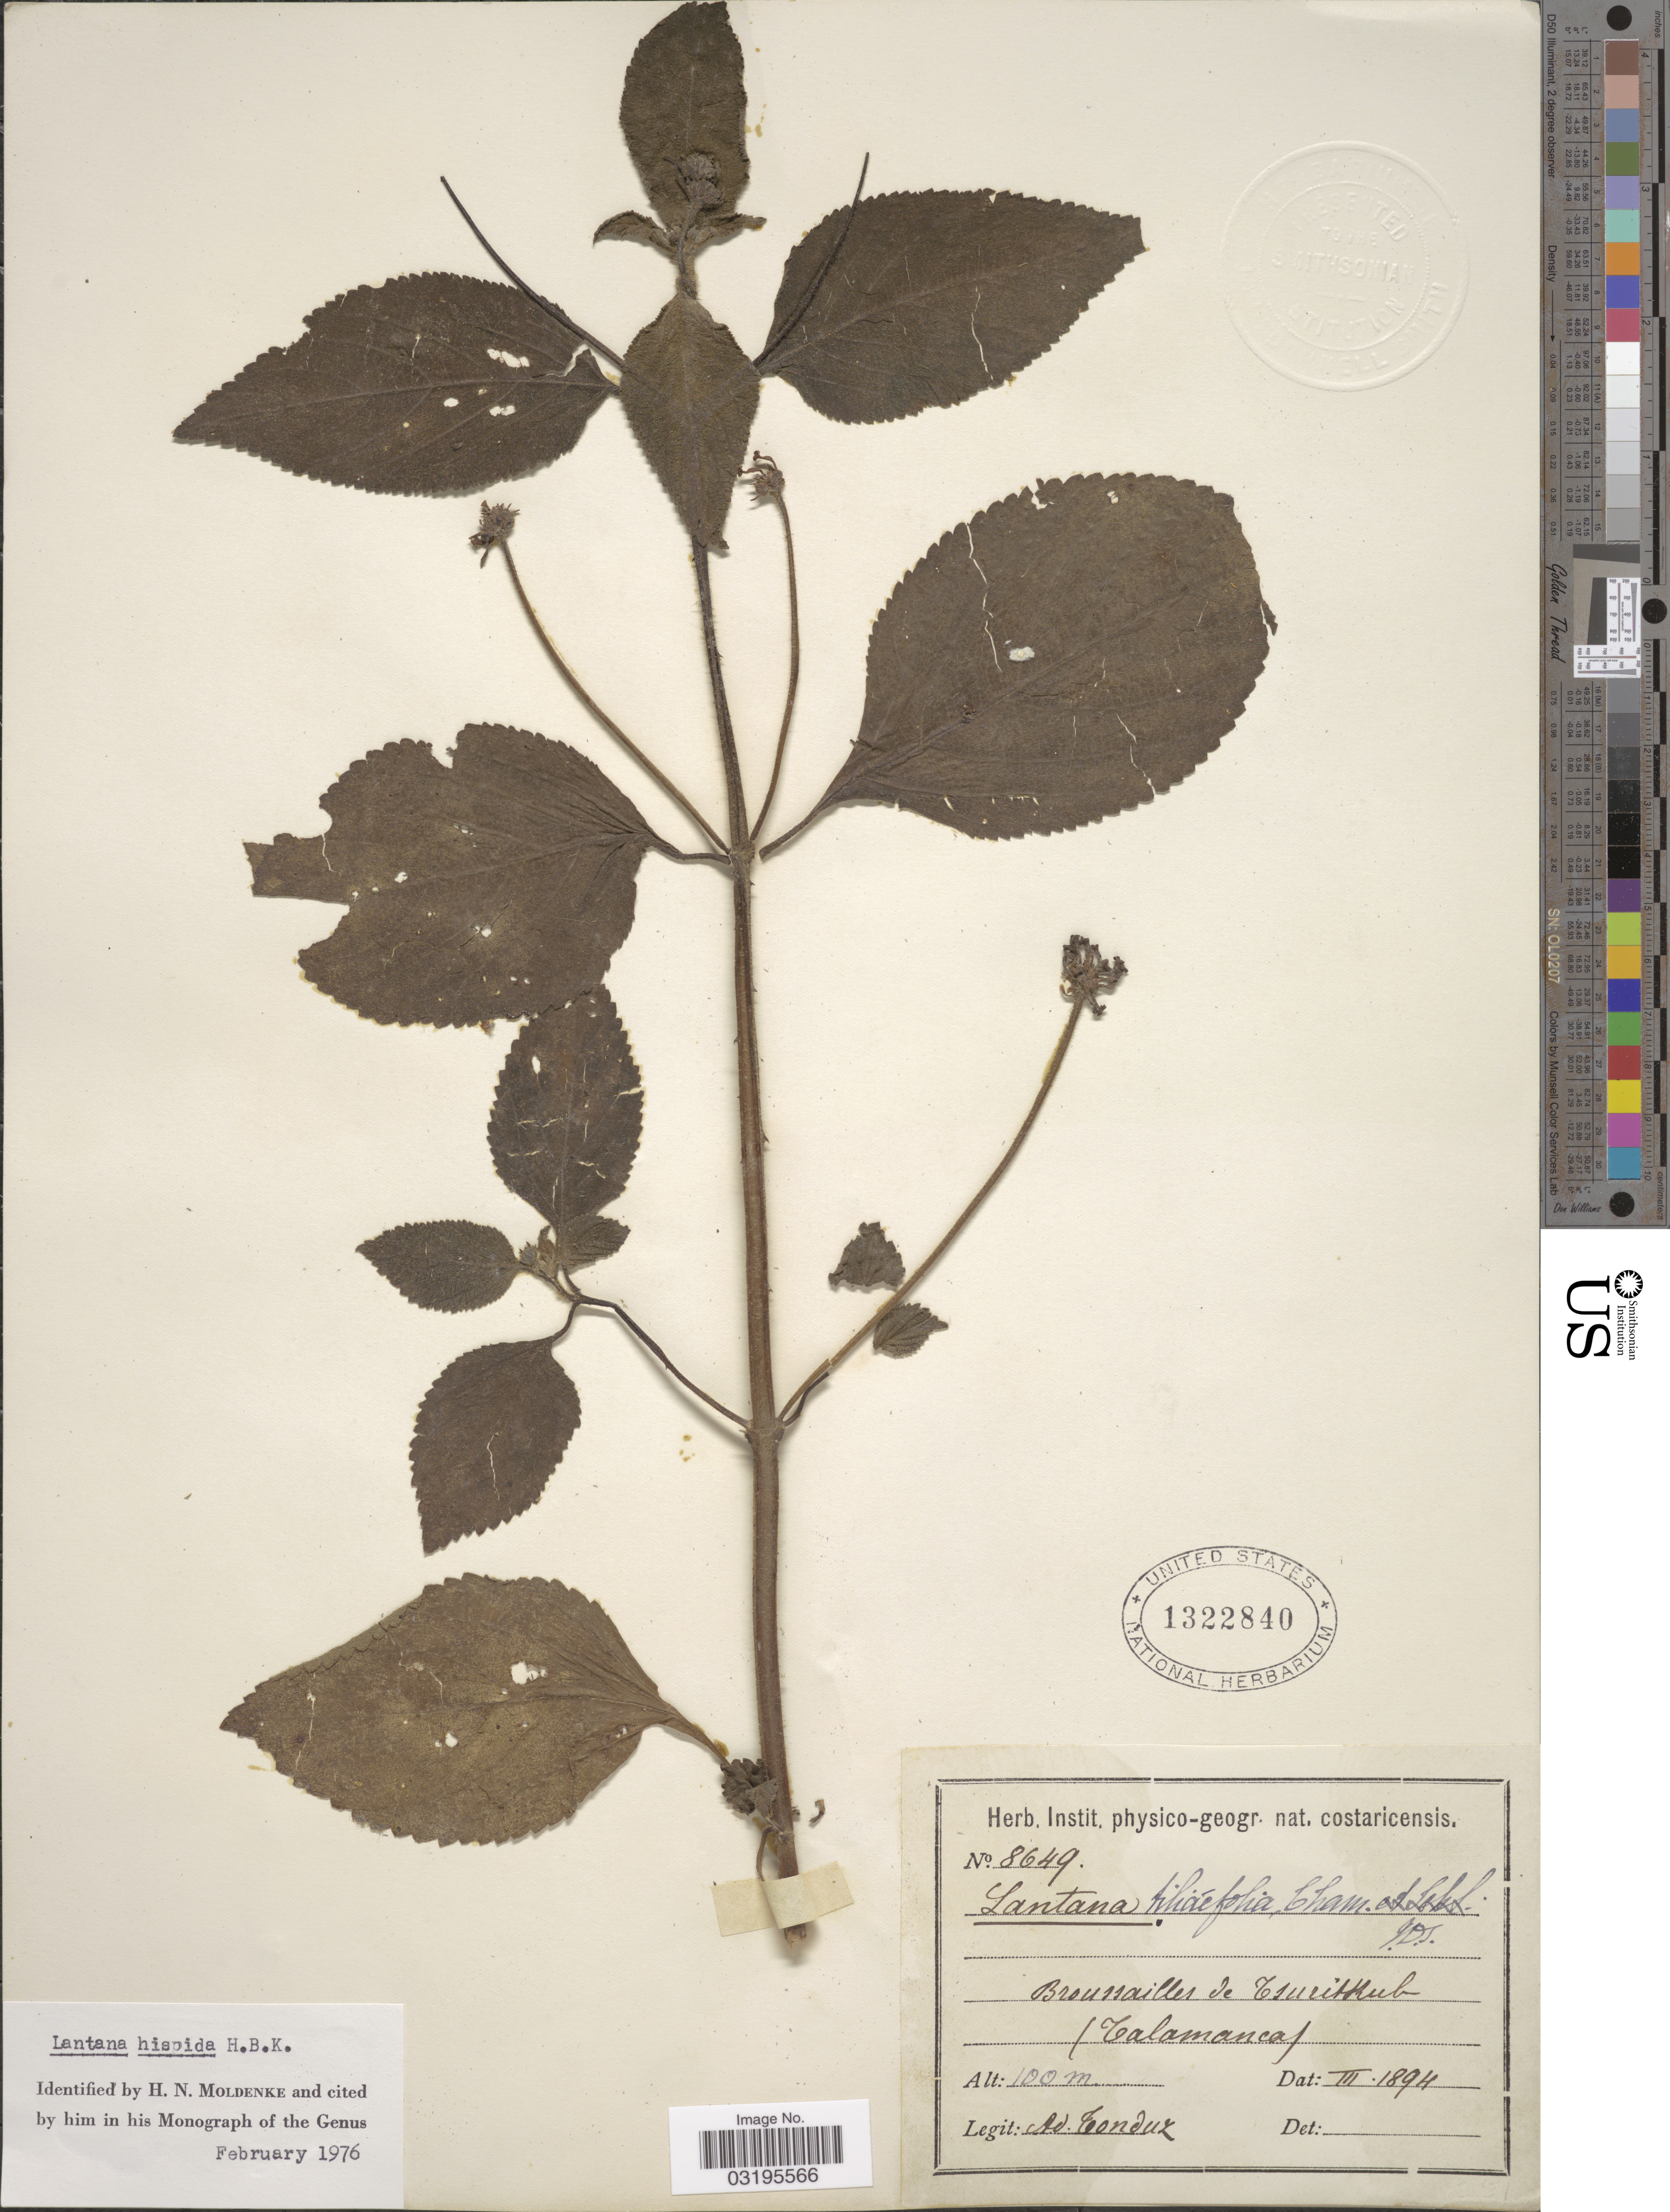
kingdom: Plantae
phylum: Tracheophyta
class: Magnoliopsida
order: Lamiales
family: Verbenaceae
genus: Lantana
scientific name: Lantana hispida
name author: Kunth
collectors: A. Tonduz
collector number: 8649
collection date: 1894-03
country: Costa Rica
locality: Broussailles de Tsuritkub (Talamanca).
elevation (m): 100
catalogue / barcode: US 1322840